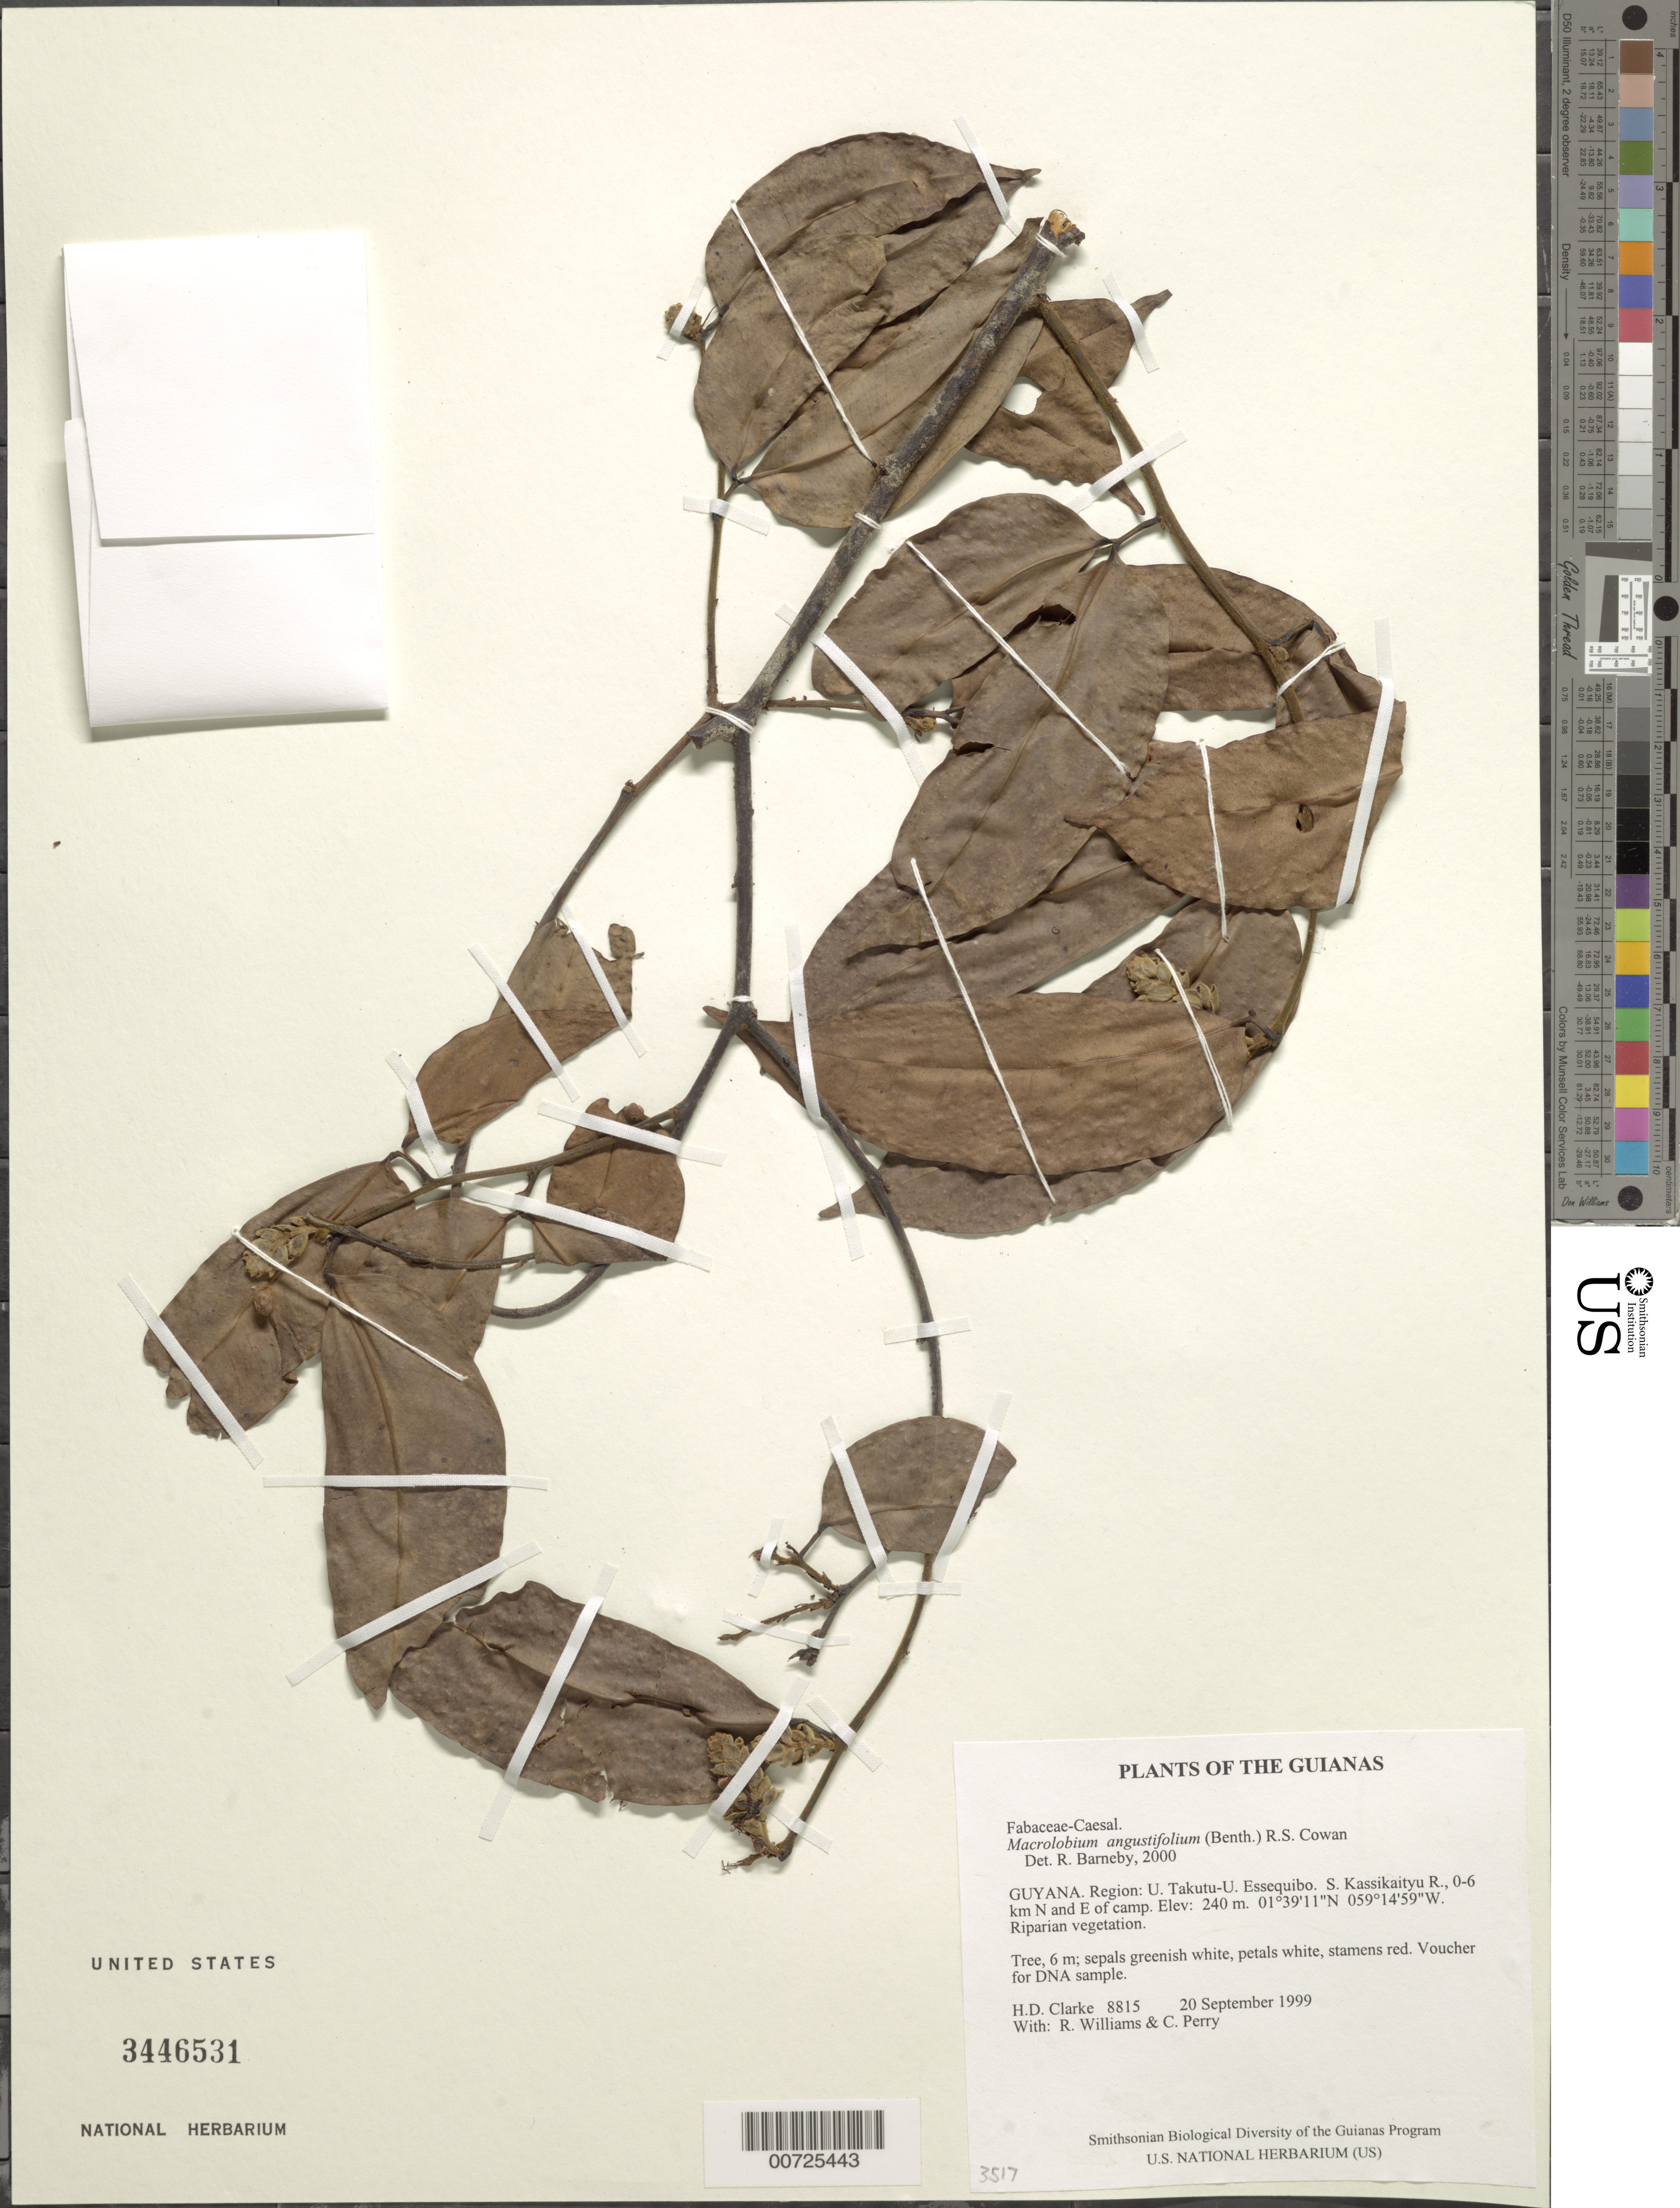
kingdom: Plantae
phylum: Tracheophyta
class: Magnoliopsida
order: Fabales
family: Fabaceae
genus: Macrolobium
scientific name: Macrolobium angustifolium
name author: (Benth.) R.S. Cowan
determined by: Barneby, Rupert C., (NY)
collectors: H. D. Clarke, R. Williams & C. Perry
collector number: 8815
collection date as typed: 20 September 1999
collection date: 1999-09-20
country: Guyana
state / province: U. Takutu-U. Essequibo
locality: S. Kassikaityu R., 0-6 km N and E of camp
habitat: Riparian vegetation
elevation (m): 240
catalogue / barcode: US 3446531